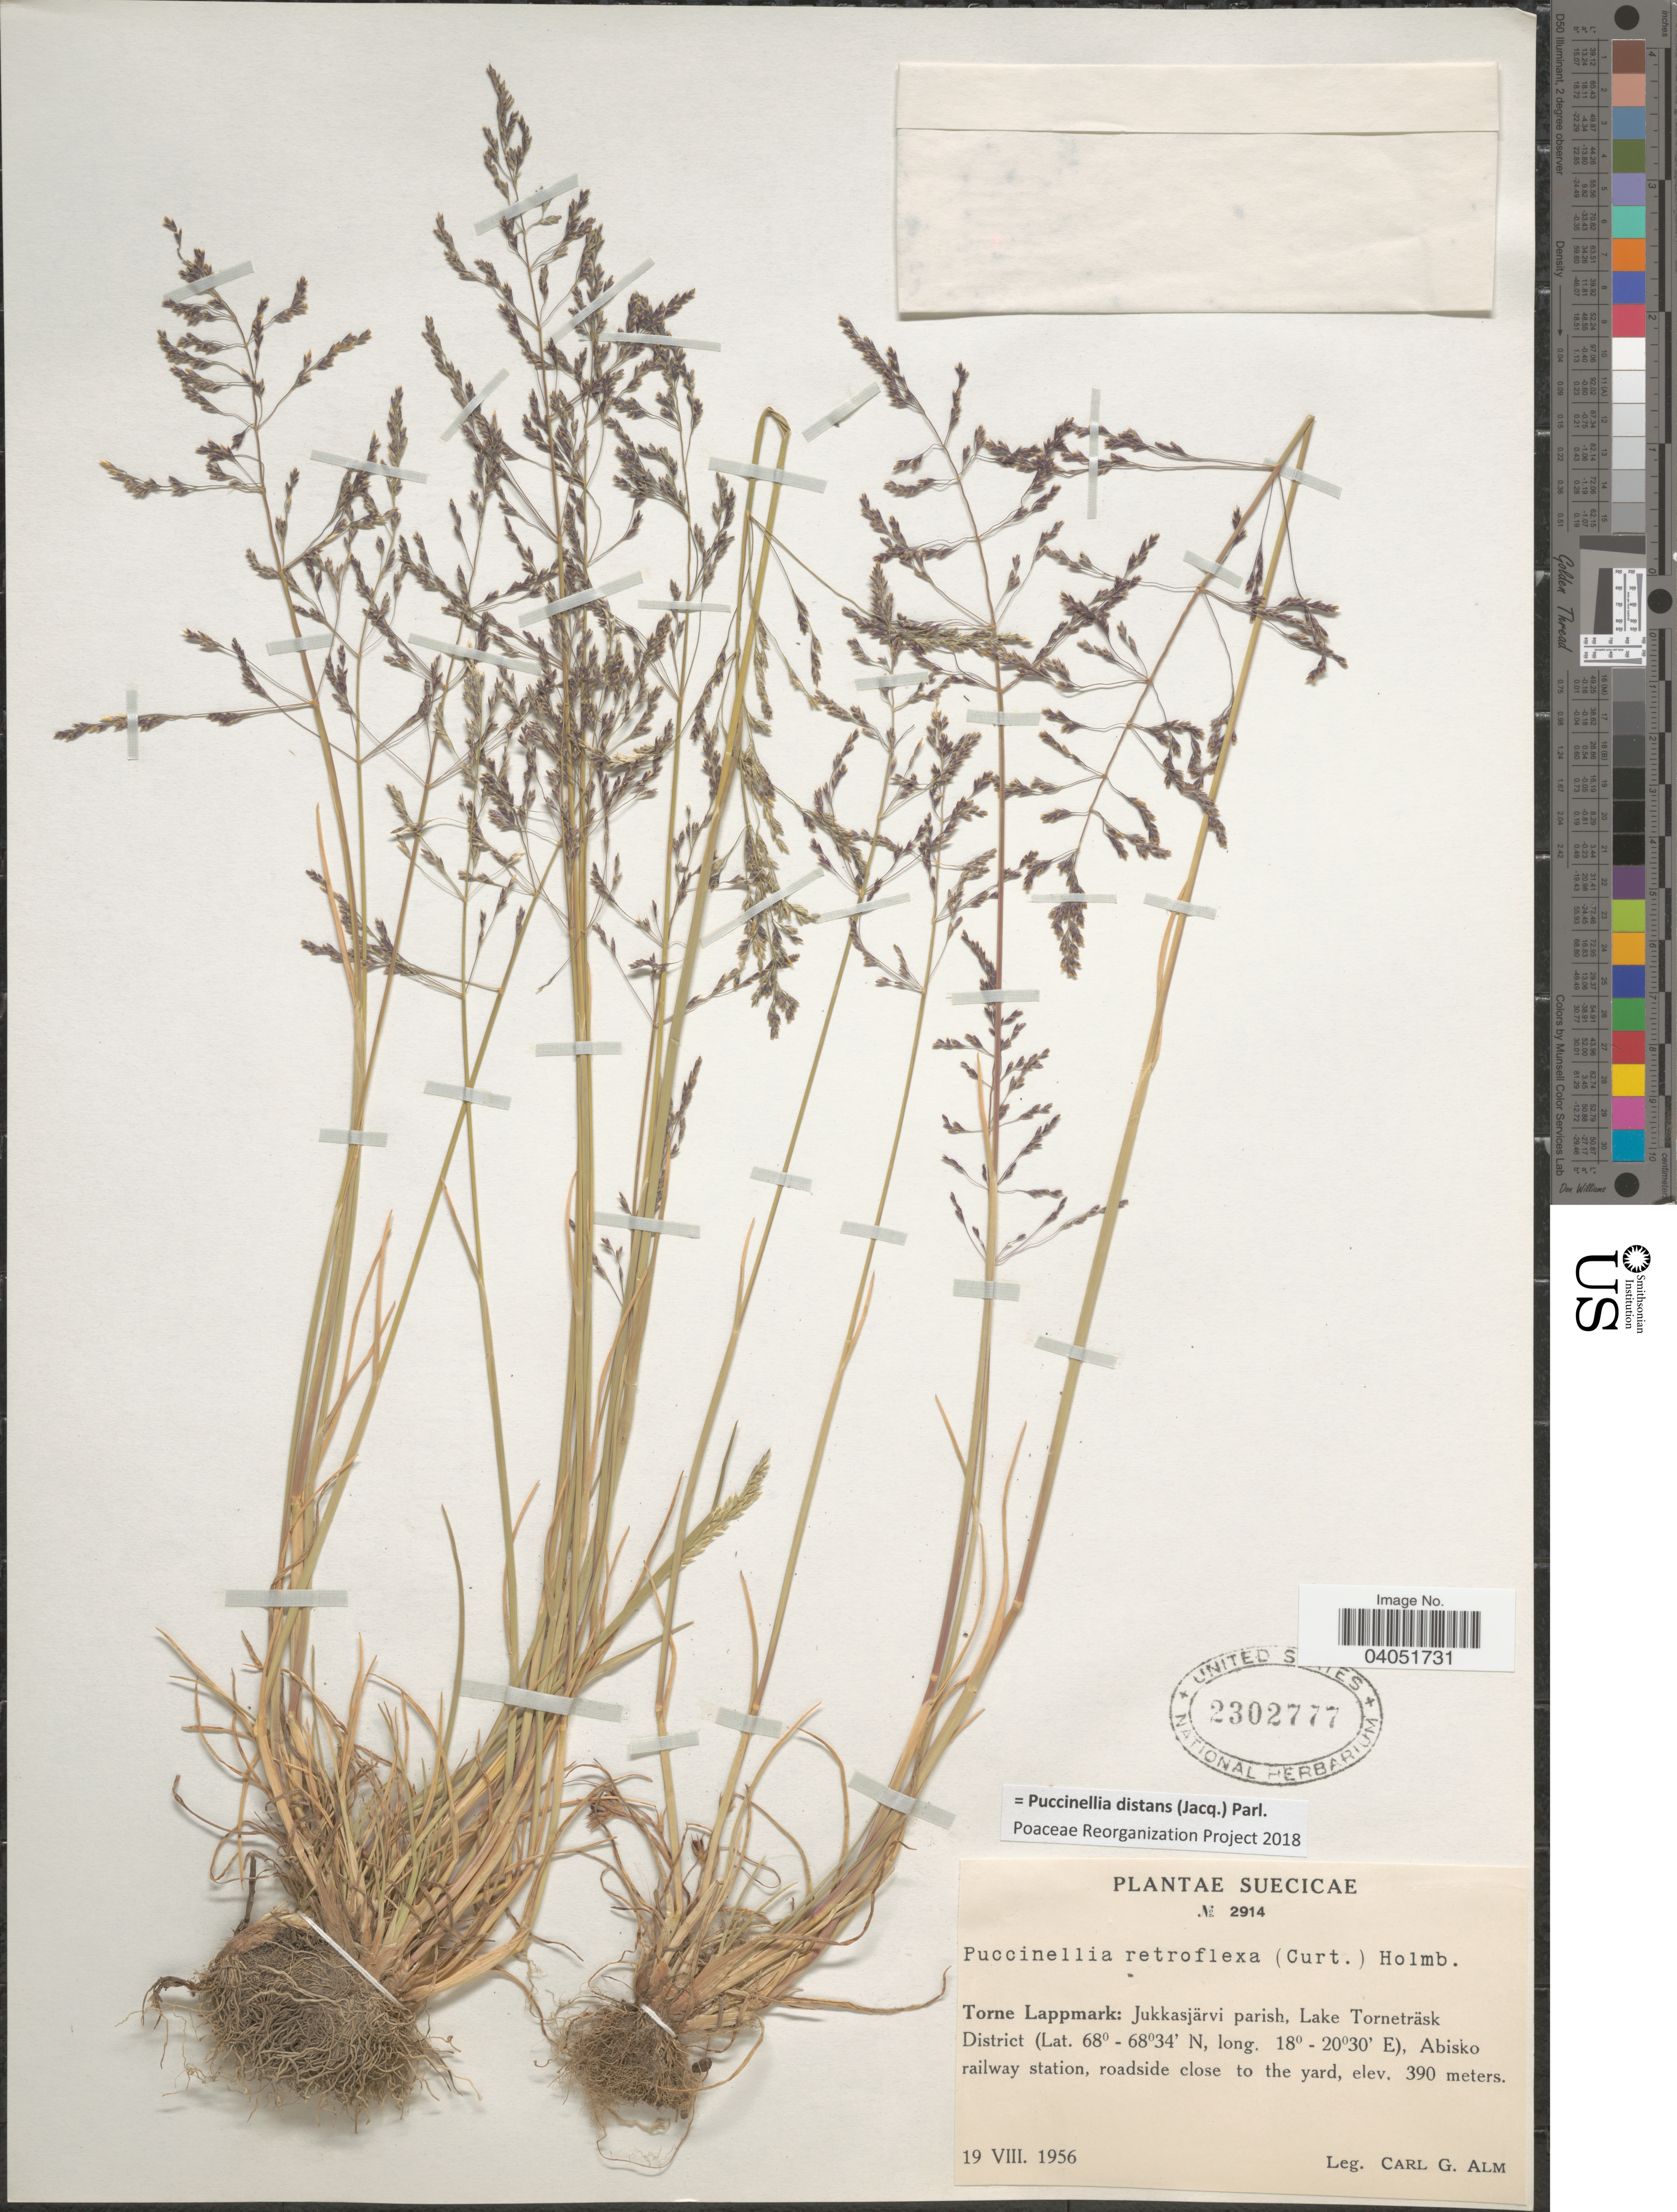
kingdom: Plantae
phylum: Tracheophyta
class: Liliopsida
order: Poales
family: Poaceae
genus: Puccinellia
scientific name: Puccinellia distans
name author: (Jacq.) Parl.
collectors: C. G. Alm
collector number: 2914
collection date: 1956-08-19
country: Sweden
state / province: Norrbotten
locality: Suecicae. Torne Lappmark: Jukkasjärvi parish, Lake Torneträsk District, Abisko railway station, roadside close to the yard.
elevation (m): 390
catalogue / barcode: US 2302777